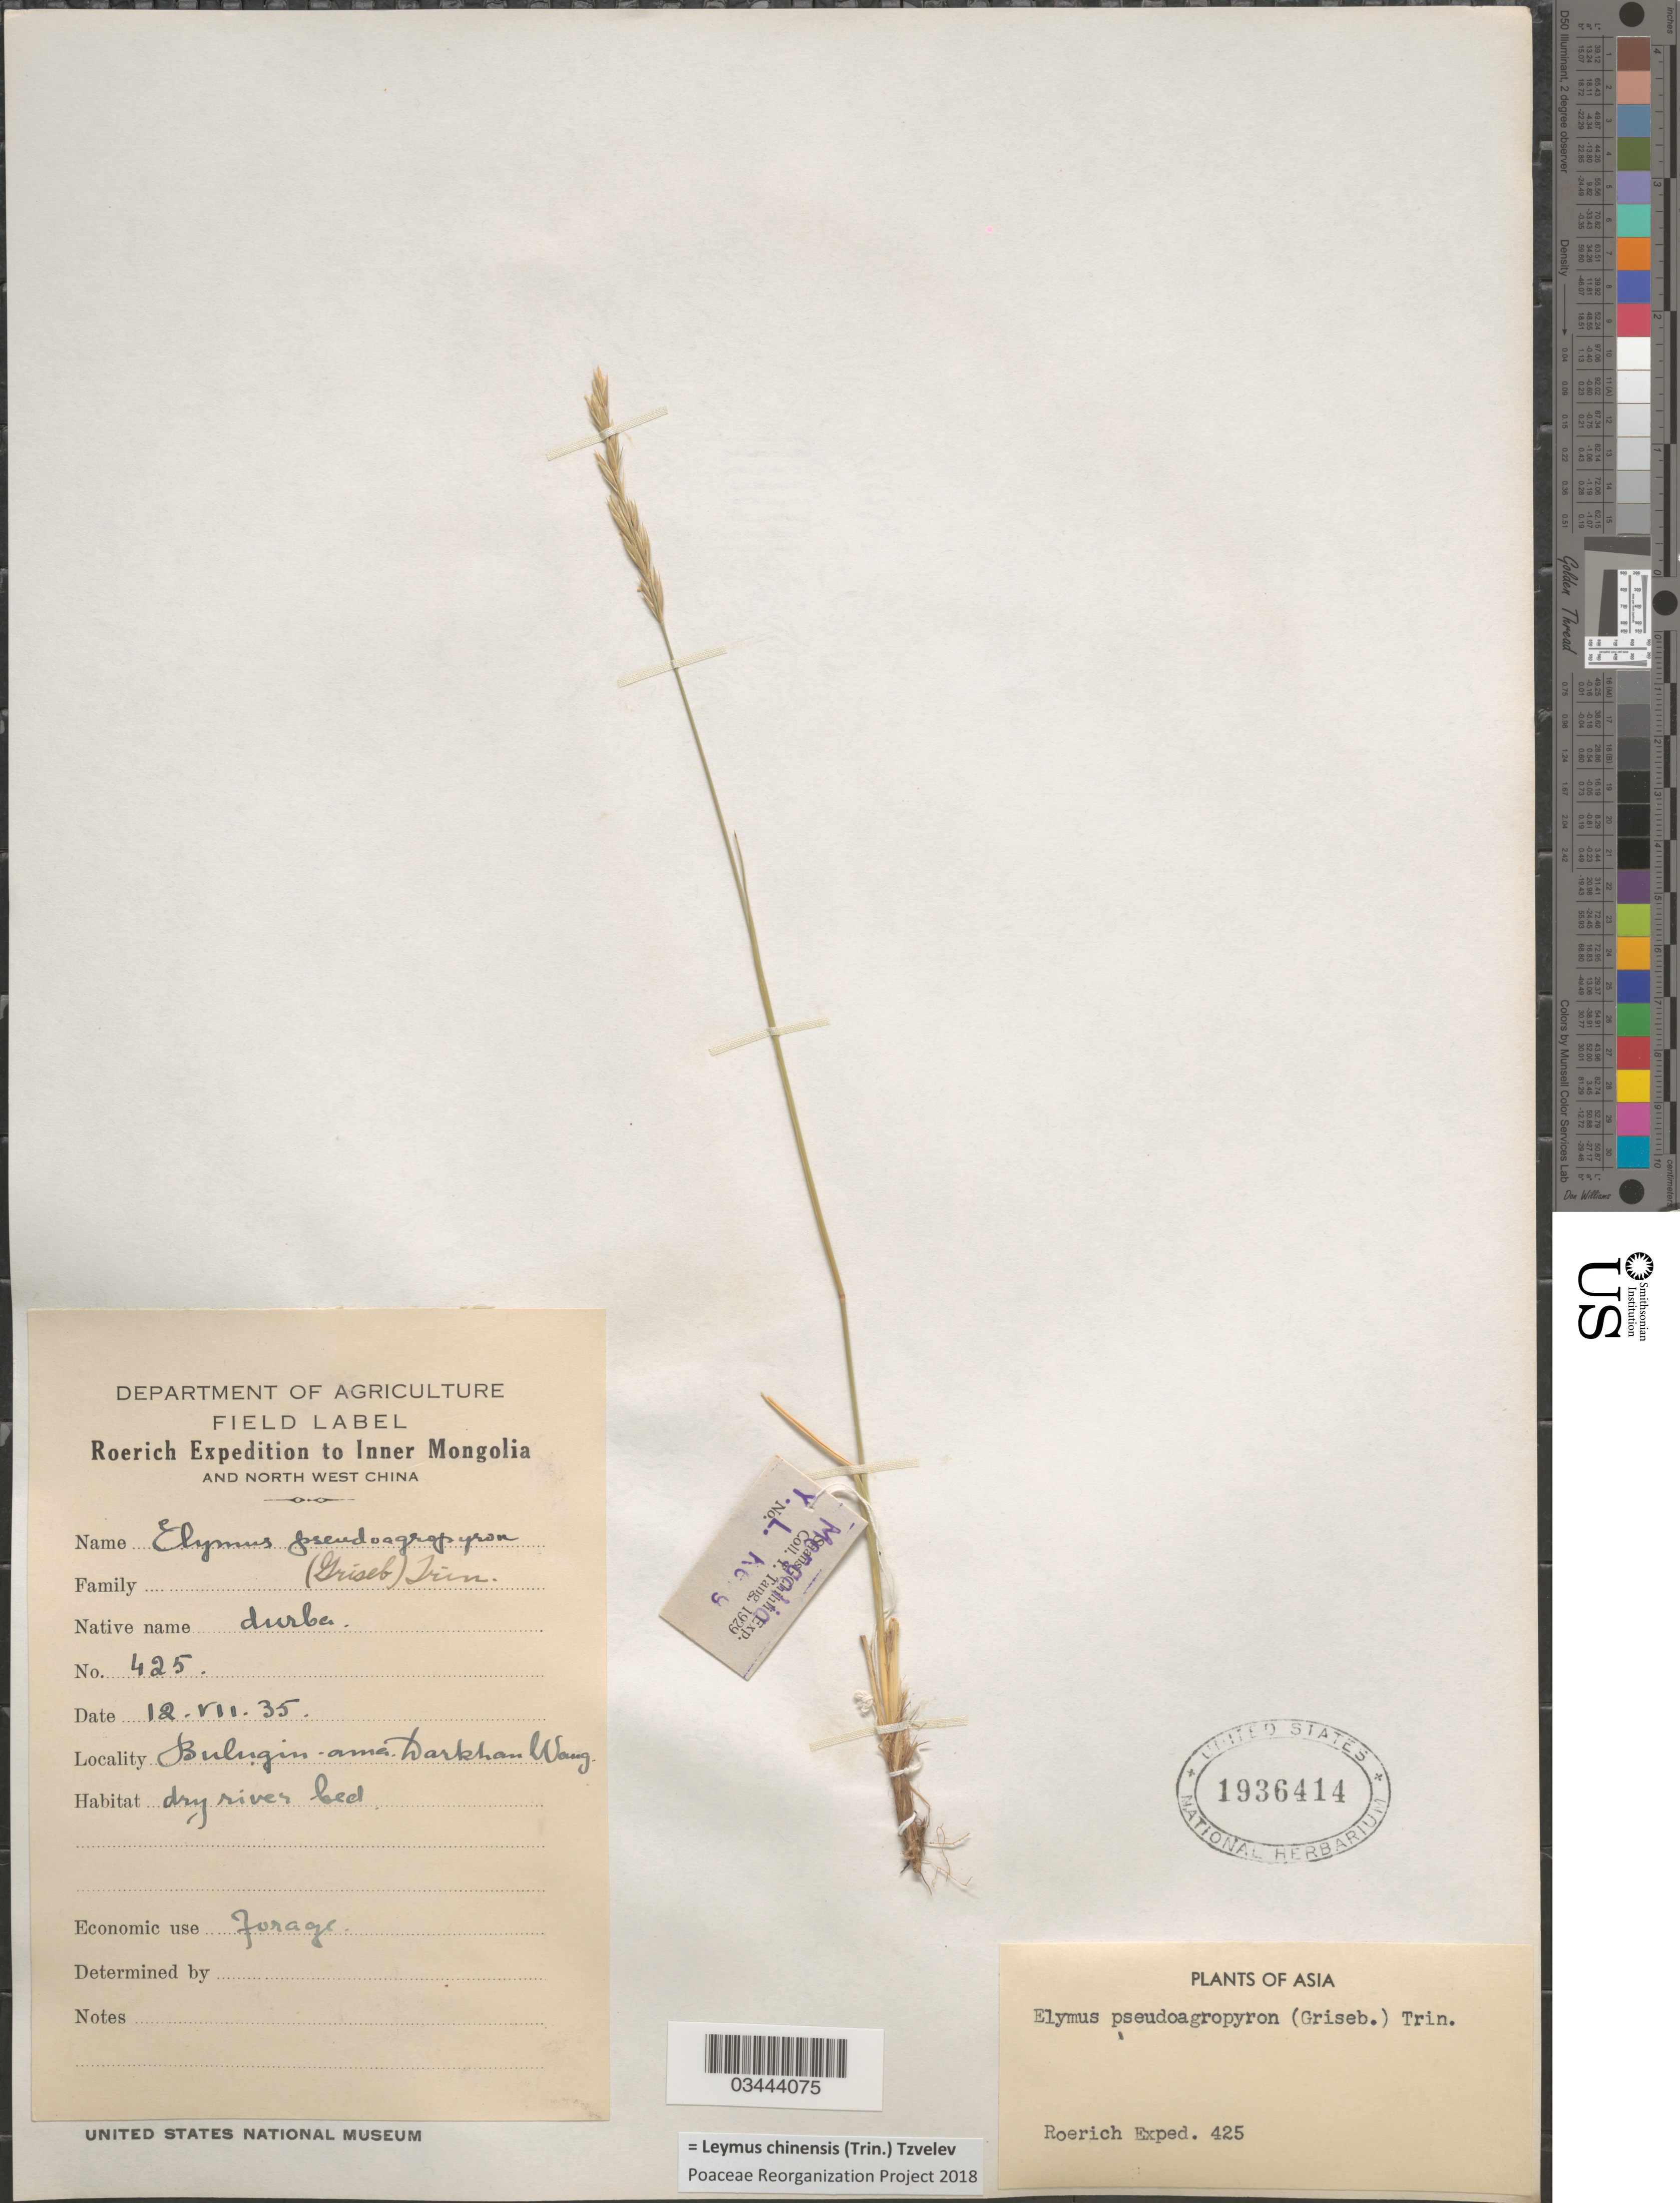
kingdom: Plantae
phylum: Tracheophyta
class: Liliopsida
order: Poales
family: Poaceae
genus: Leymus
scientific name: Leymus chinensis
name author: (Trin.) Tzvelev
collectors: Roerich Expedition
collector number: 425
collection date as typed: Transcribed d/m/y: 12/7/35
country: China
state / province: Nei Monggol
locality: To Inner Mongolia and North West China. Bulugin-ama. Darkhan Wang. Dry river bed. Shansi-Chihli Exp. [unsure placement]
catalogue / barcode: US 1936414